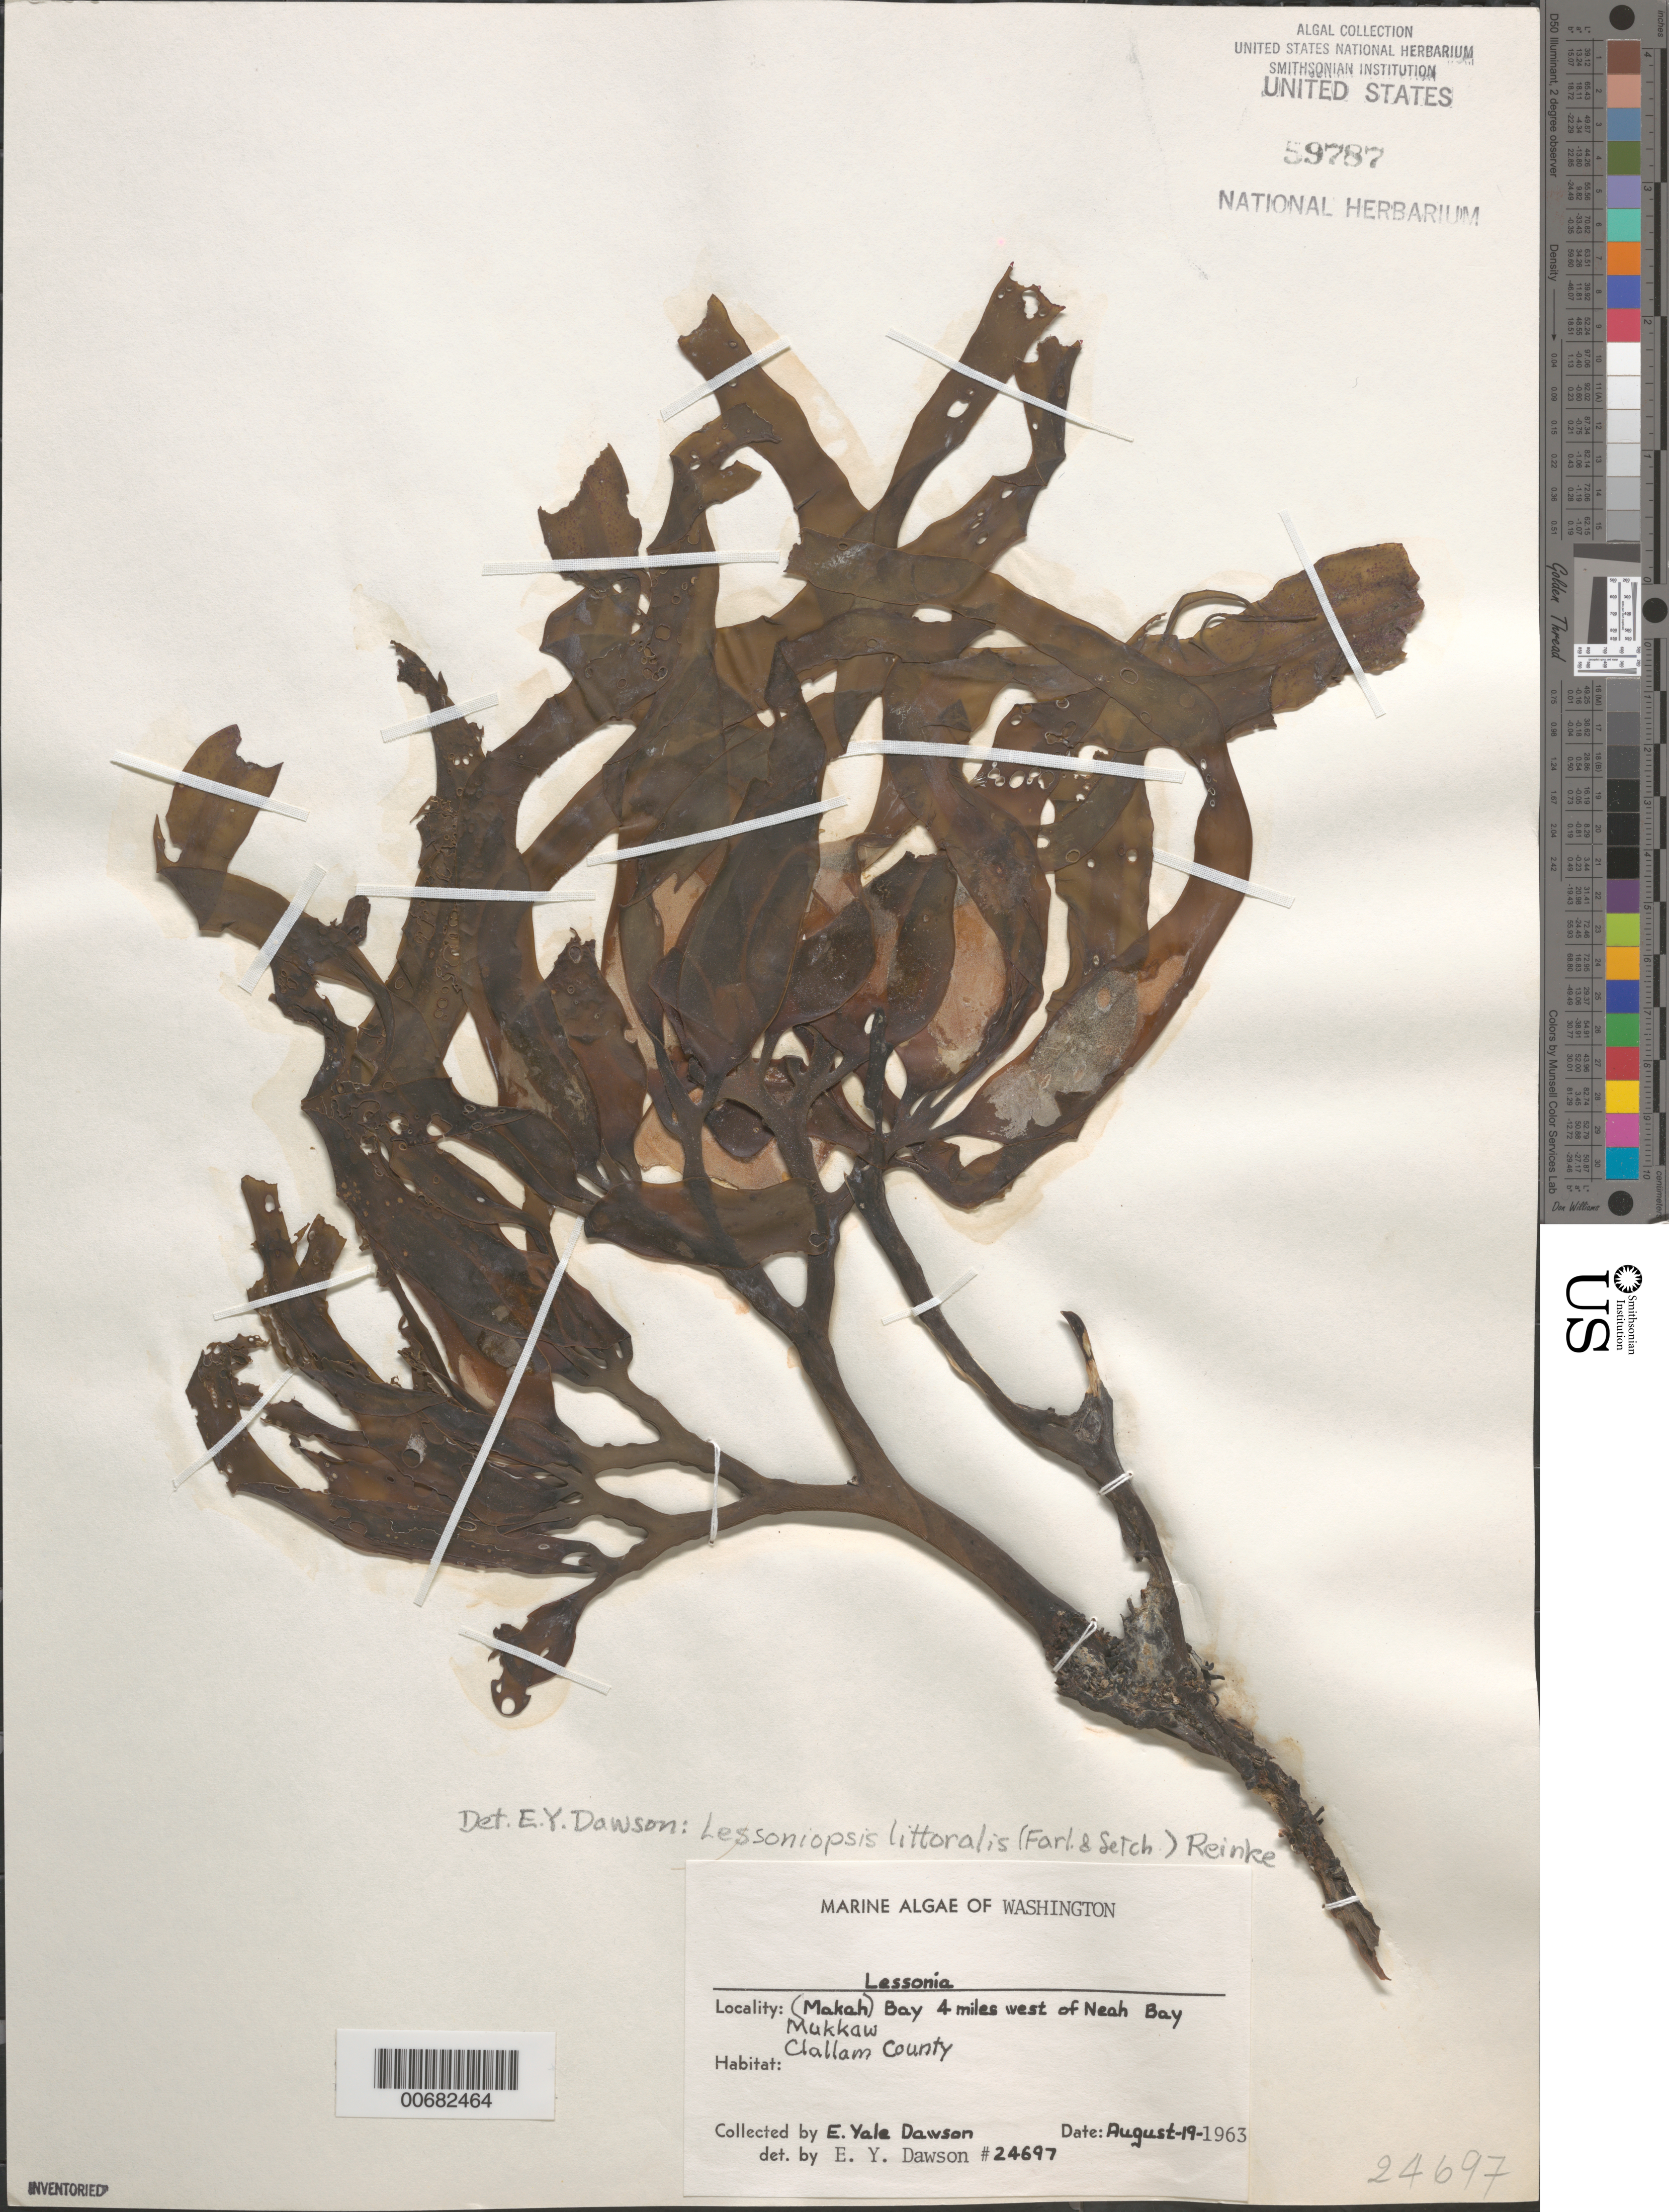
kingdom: Chromista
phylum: Ochrophyta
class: Phaeophyceae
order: Laminariales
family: Alariaceae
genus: Lessoniopsis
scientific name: Lessoniopsis littoralis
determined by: Dawson, E. Y.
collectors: E. Y. Dawson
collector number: EYD 24697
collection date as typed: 19 Aug 1963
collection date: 1963-08-19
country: United States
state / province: Washington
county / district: Clallam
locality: Mukkaw Bay (Makah Bay), 4 miles west of Neah Bay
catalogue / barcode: US 59787